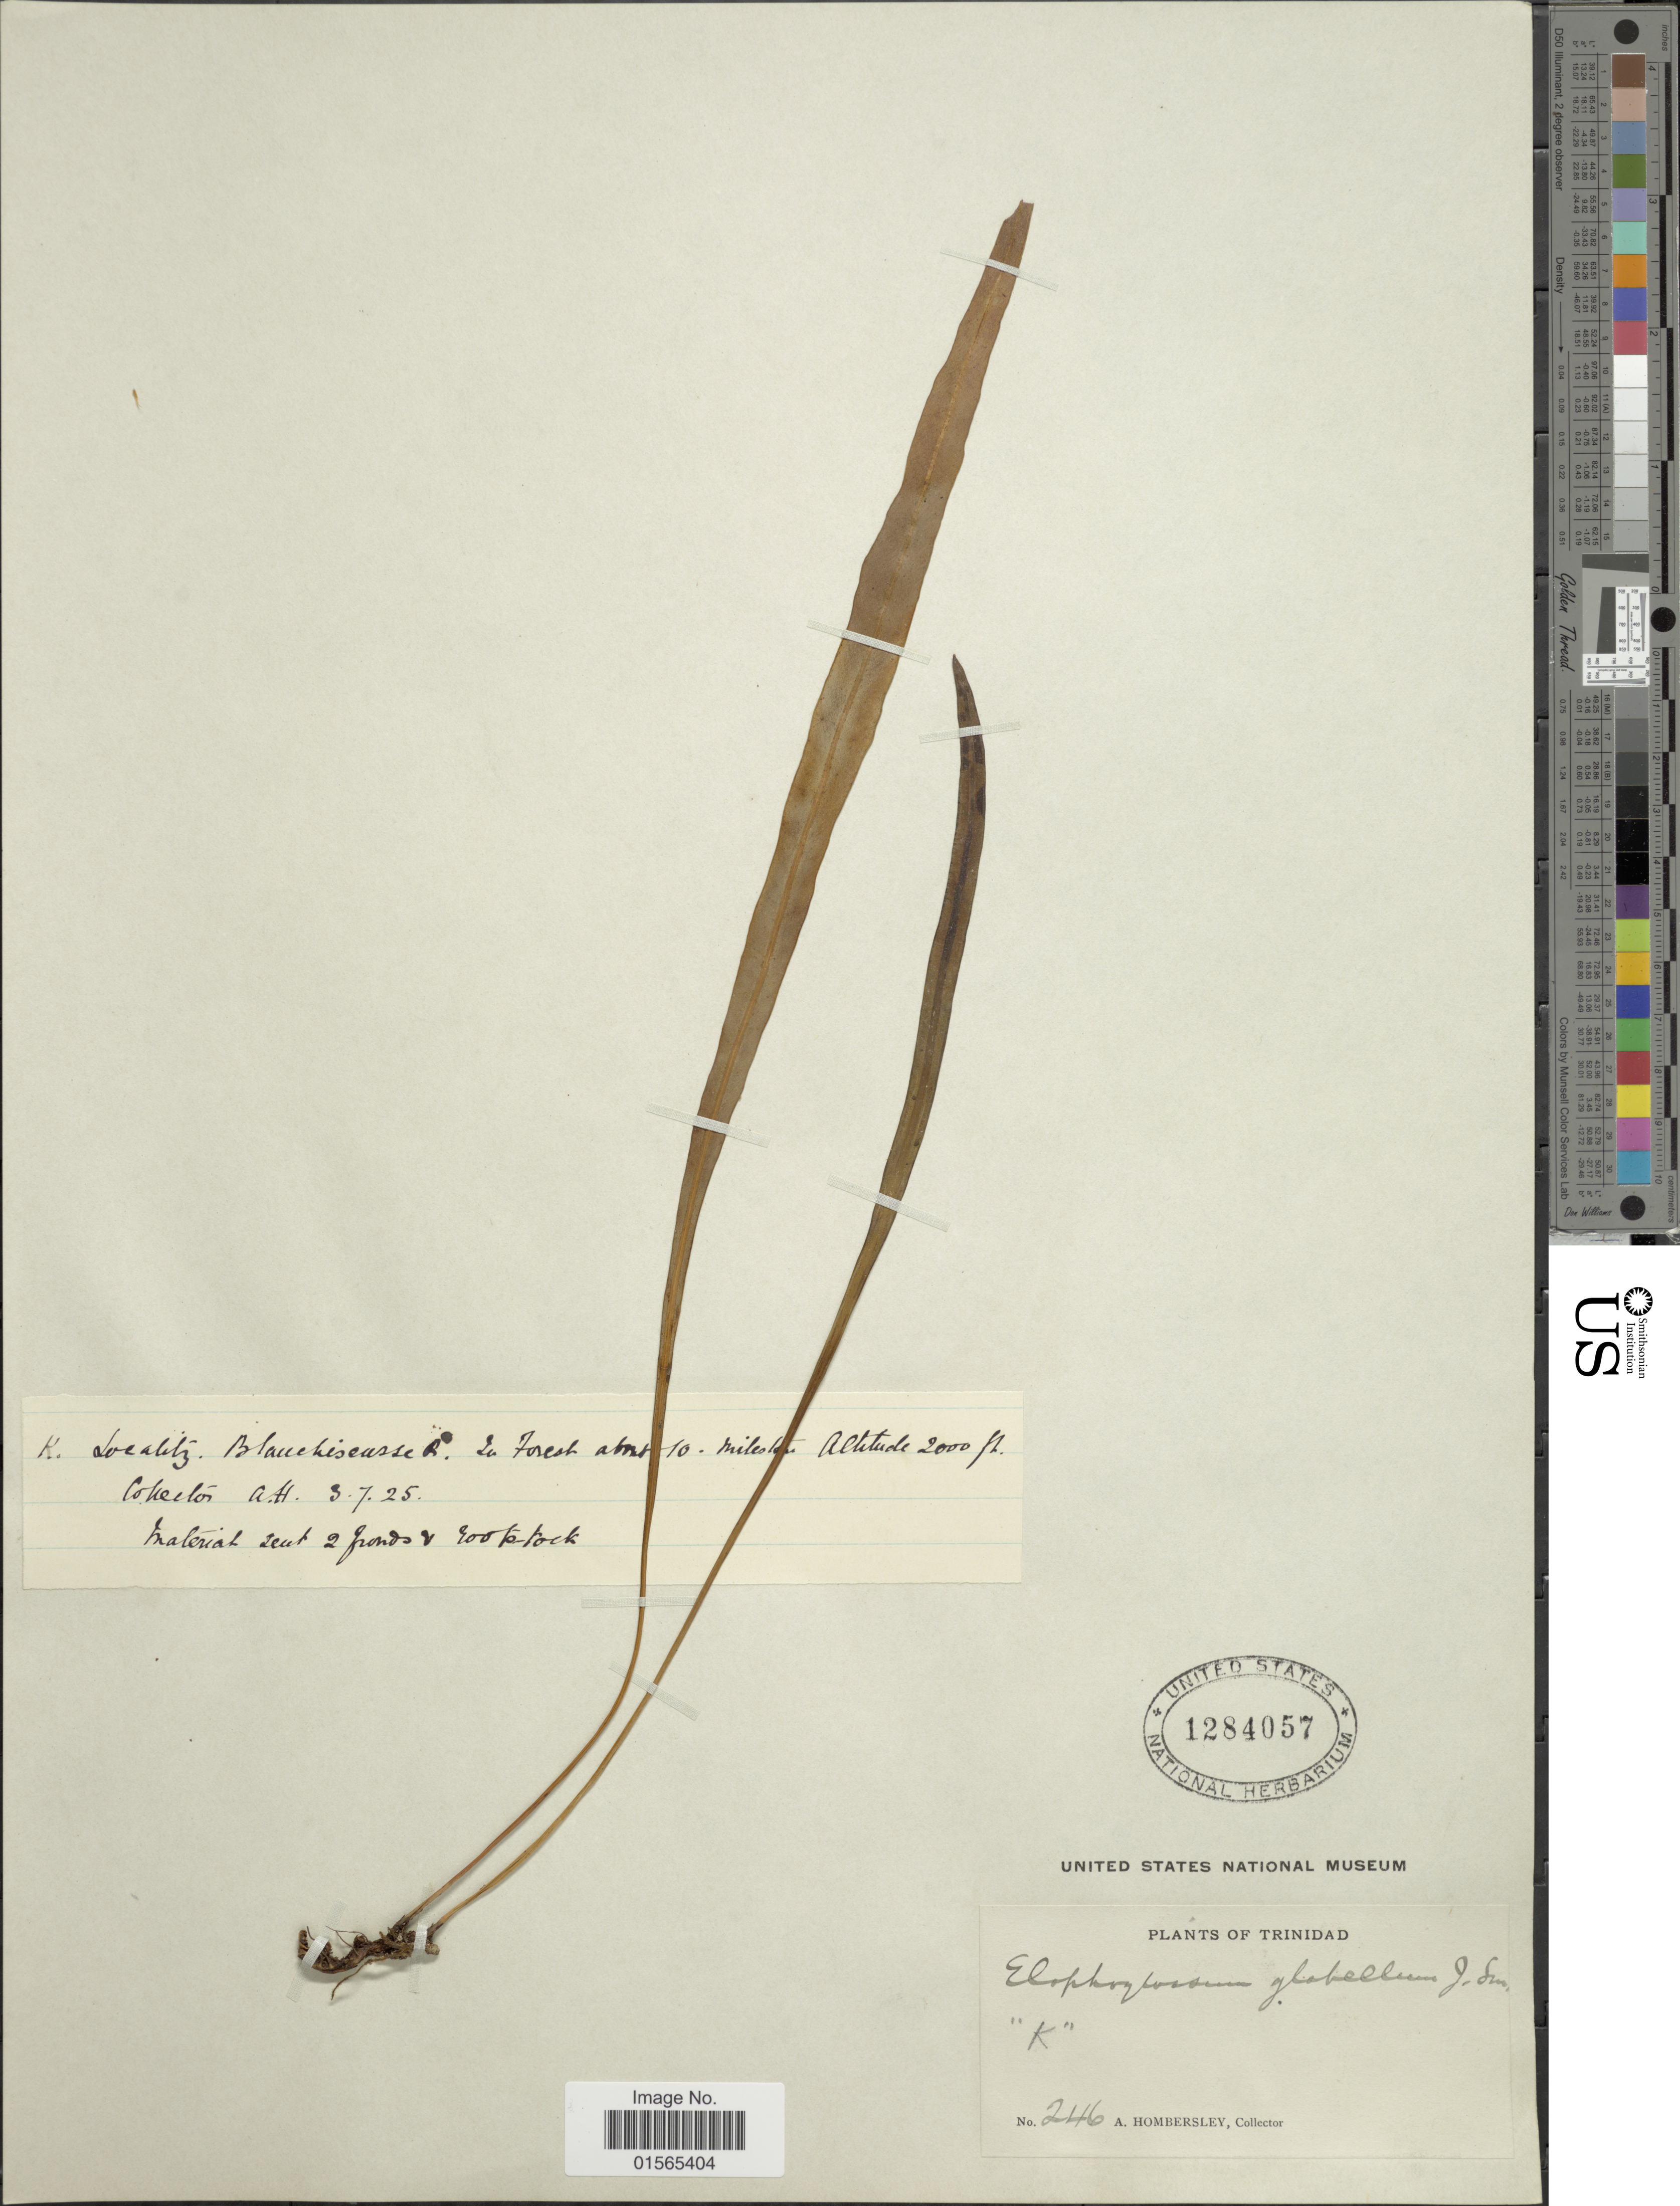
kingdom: Plantae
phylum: Tracheophyta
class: Polypodiopsida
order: Polypodiales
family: Dryopteridaceae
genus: Elaphoglossum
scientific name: Elaphoglossum glabellum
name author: J. Sm.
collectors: A. Hombersley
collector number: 246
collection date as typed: Transcribed d/m/y: 3/7/25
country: Trinidad and Tobago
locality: Trinidad, Blanchiseusse R., in forest about 10 milestone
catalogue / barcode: US 1284057